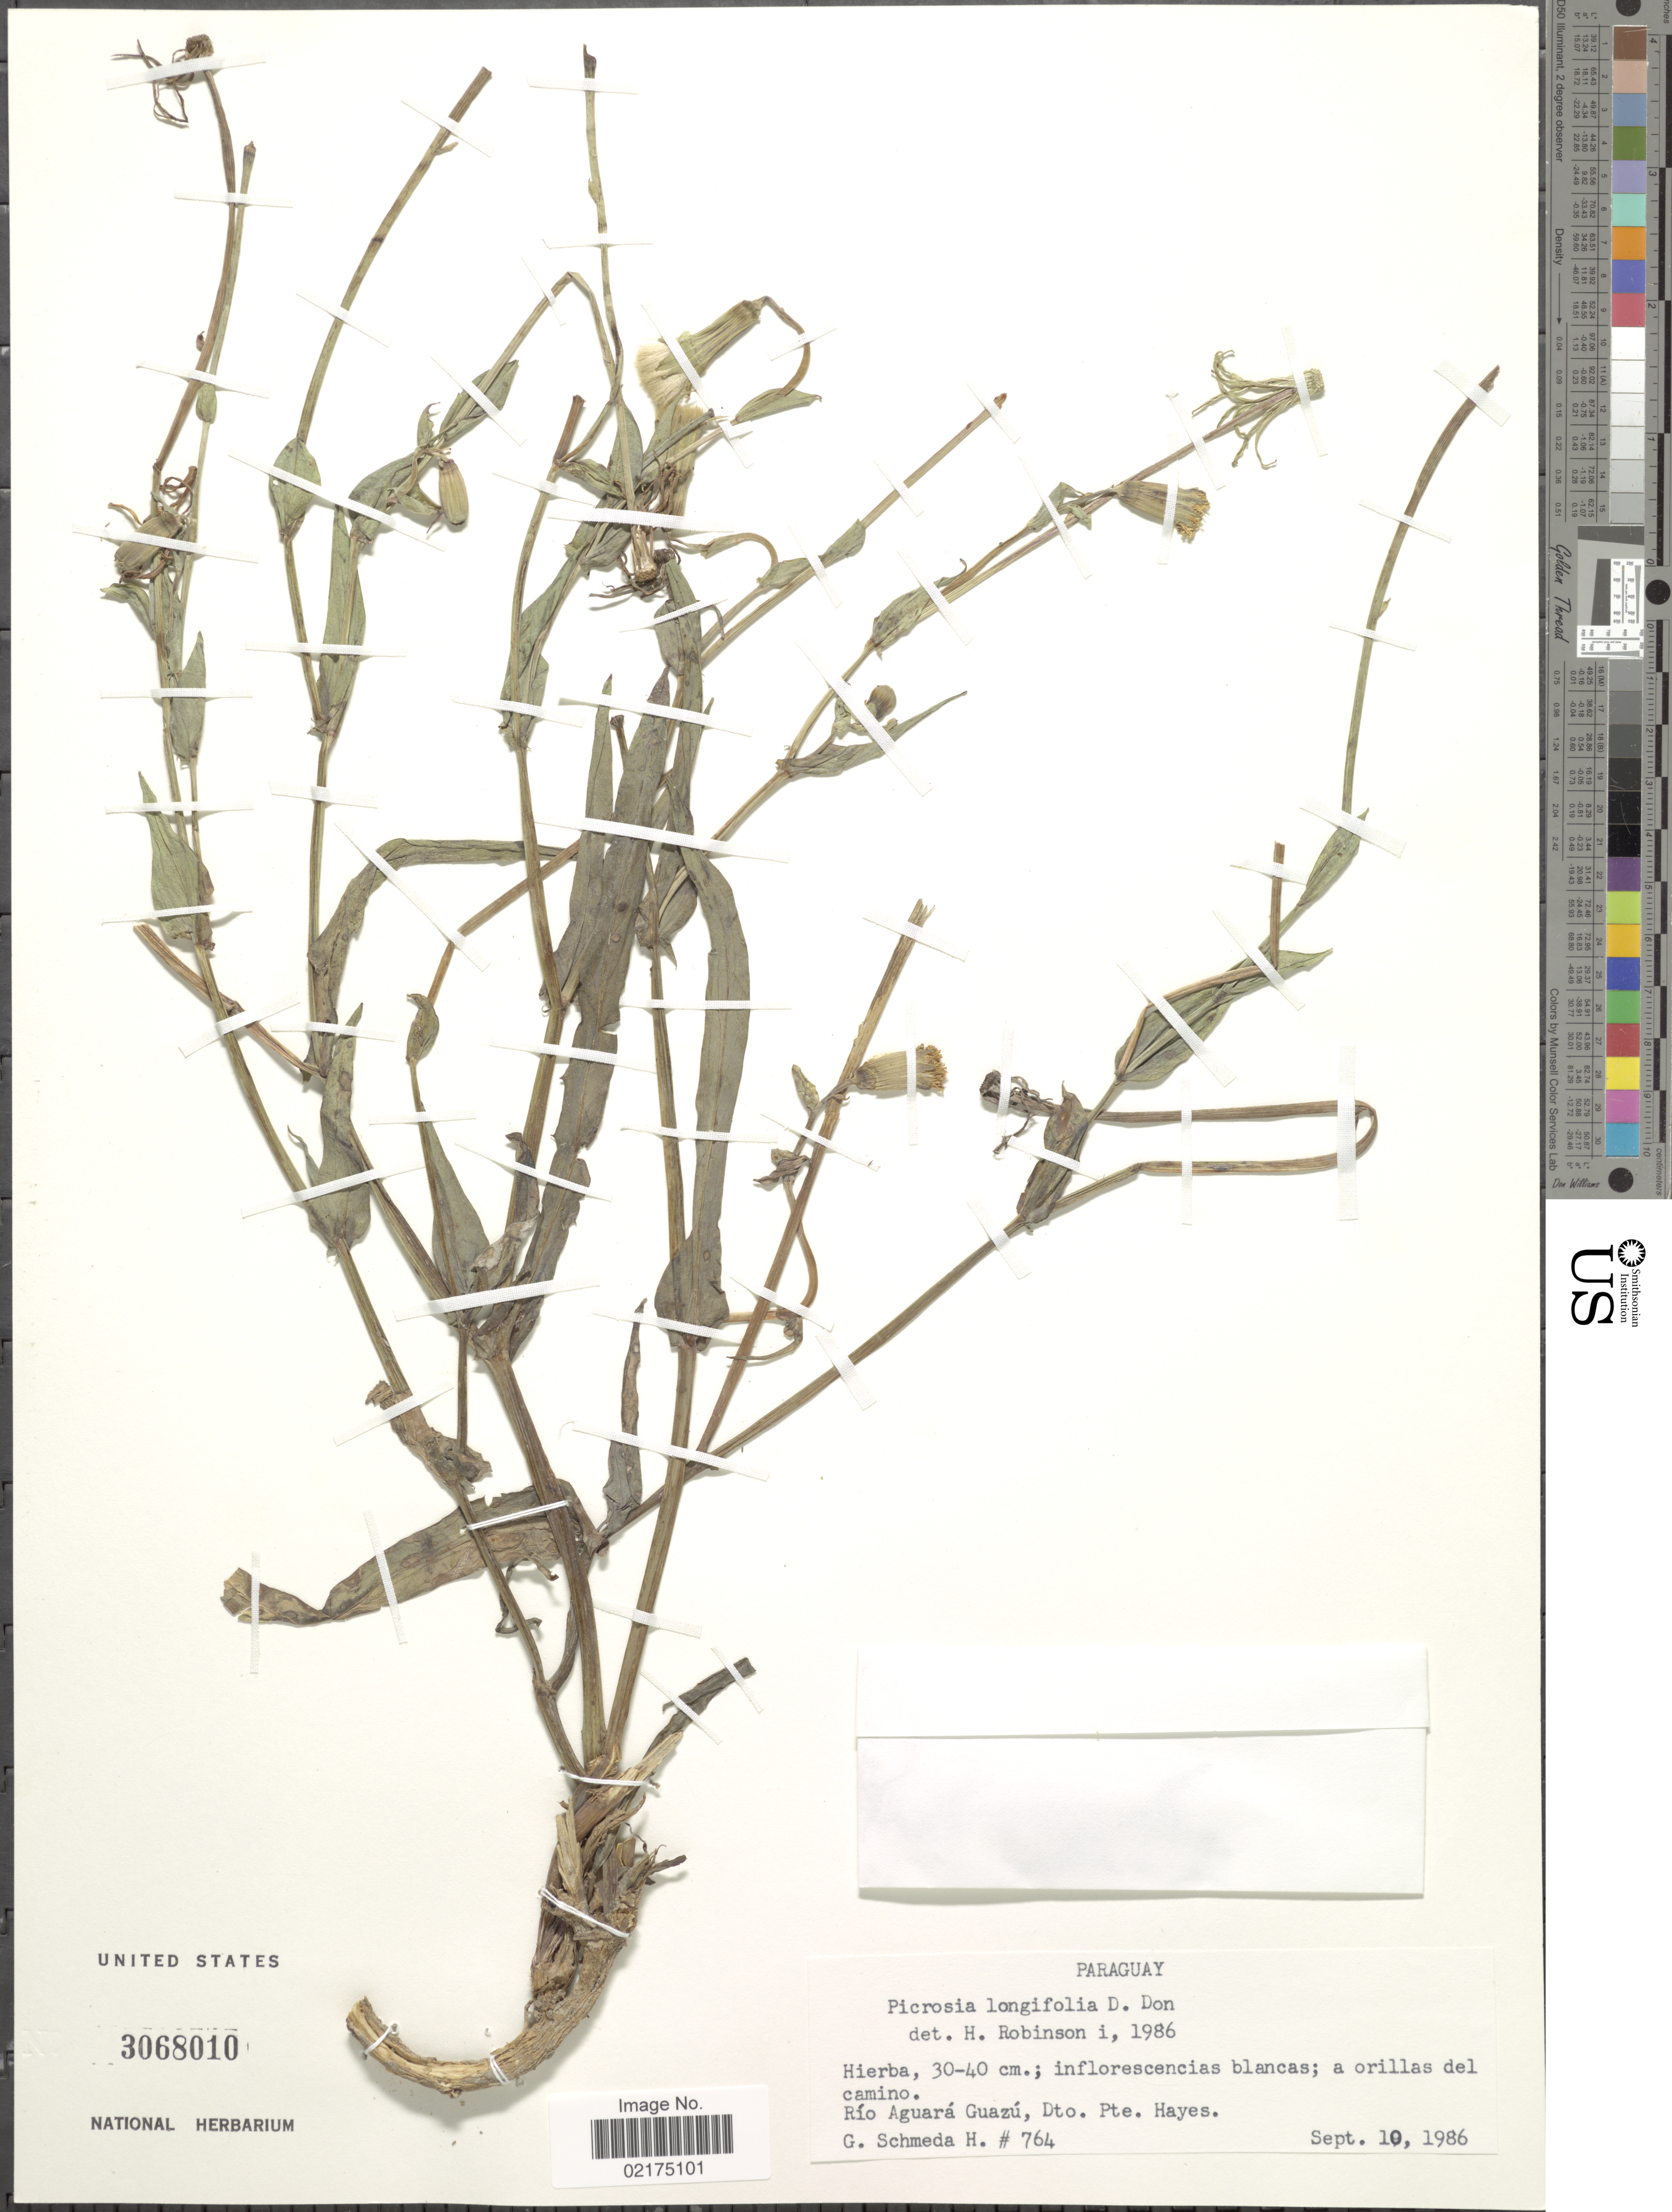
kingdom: Plantae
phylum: Tracheophyta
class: Magnoliopsida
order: Asterales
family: Asteraceae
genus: Picrosia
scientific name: Picrosia longifolia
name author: D. Don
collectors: G. Schmeda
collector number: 764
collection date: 1986-09-10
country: Paraguay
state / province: Presidente Hayes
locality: Rio Aguara Guazu, Dto. Pte. Hayes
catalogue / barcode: US 3068010